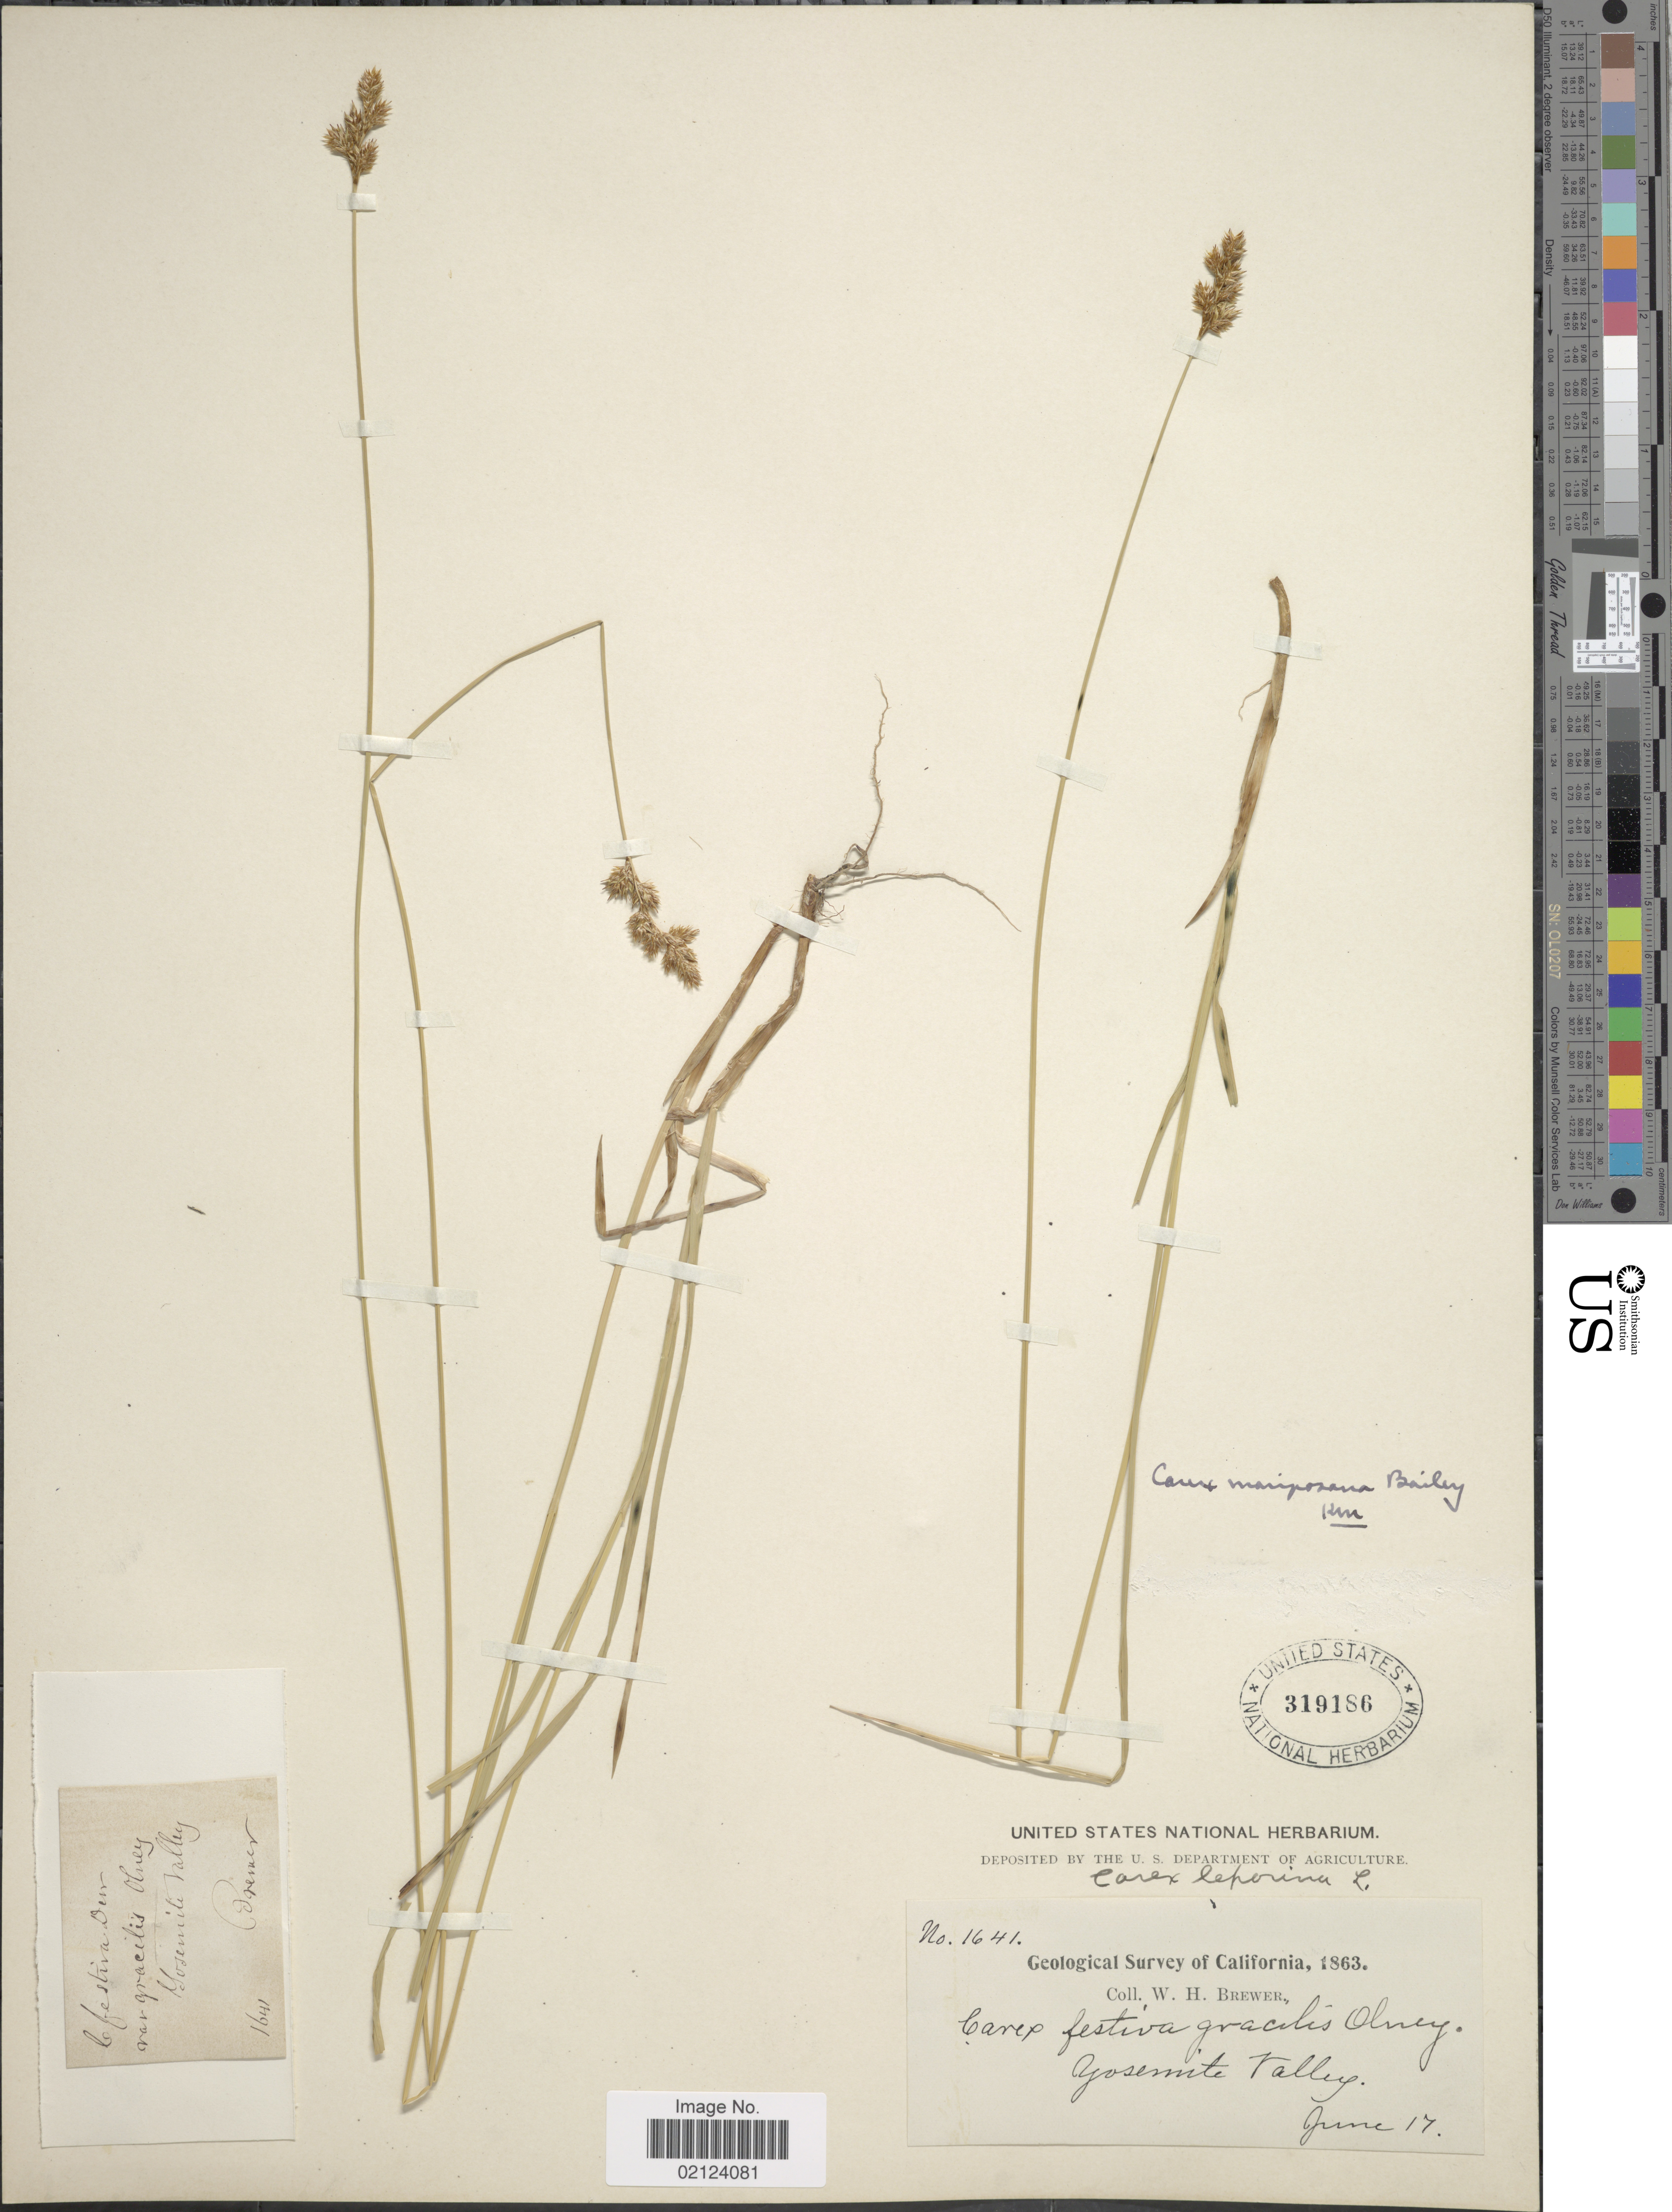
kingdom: Plantae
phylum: Tracheophyta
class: Liliopsida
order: Poales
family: Cyperaceae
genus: Carex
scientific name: Carex mariposana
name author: L.H. Bailey ex Mack.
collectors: W. H. Brewer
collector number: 1641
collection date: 1863-06-17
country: United States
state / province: California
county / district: Mariposa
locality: Yosemite Valley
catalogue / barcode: US 319186